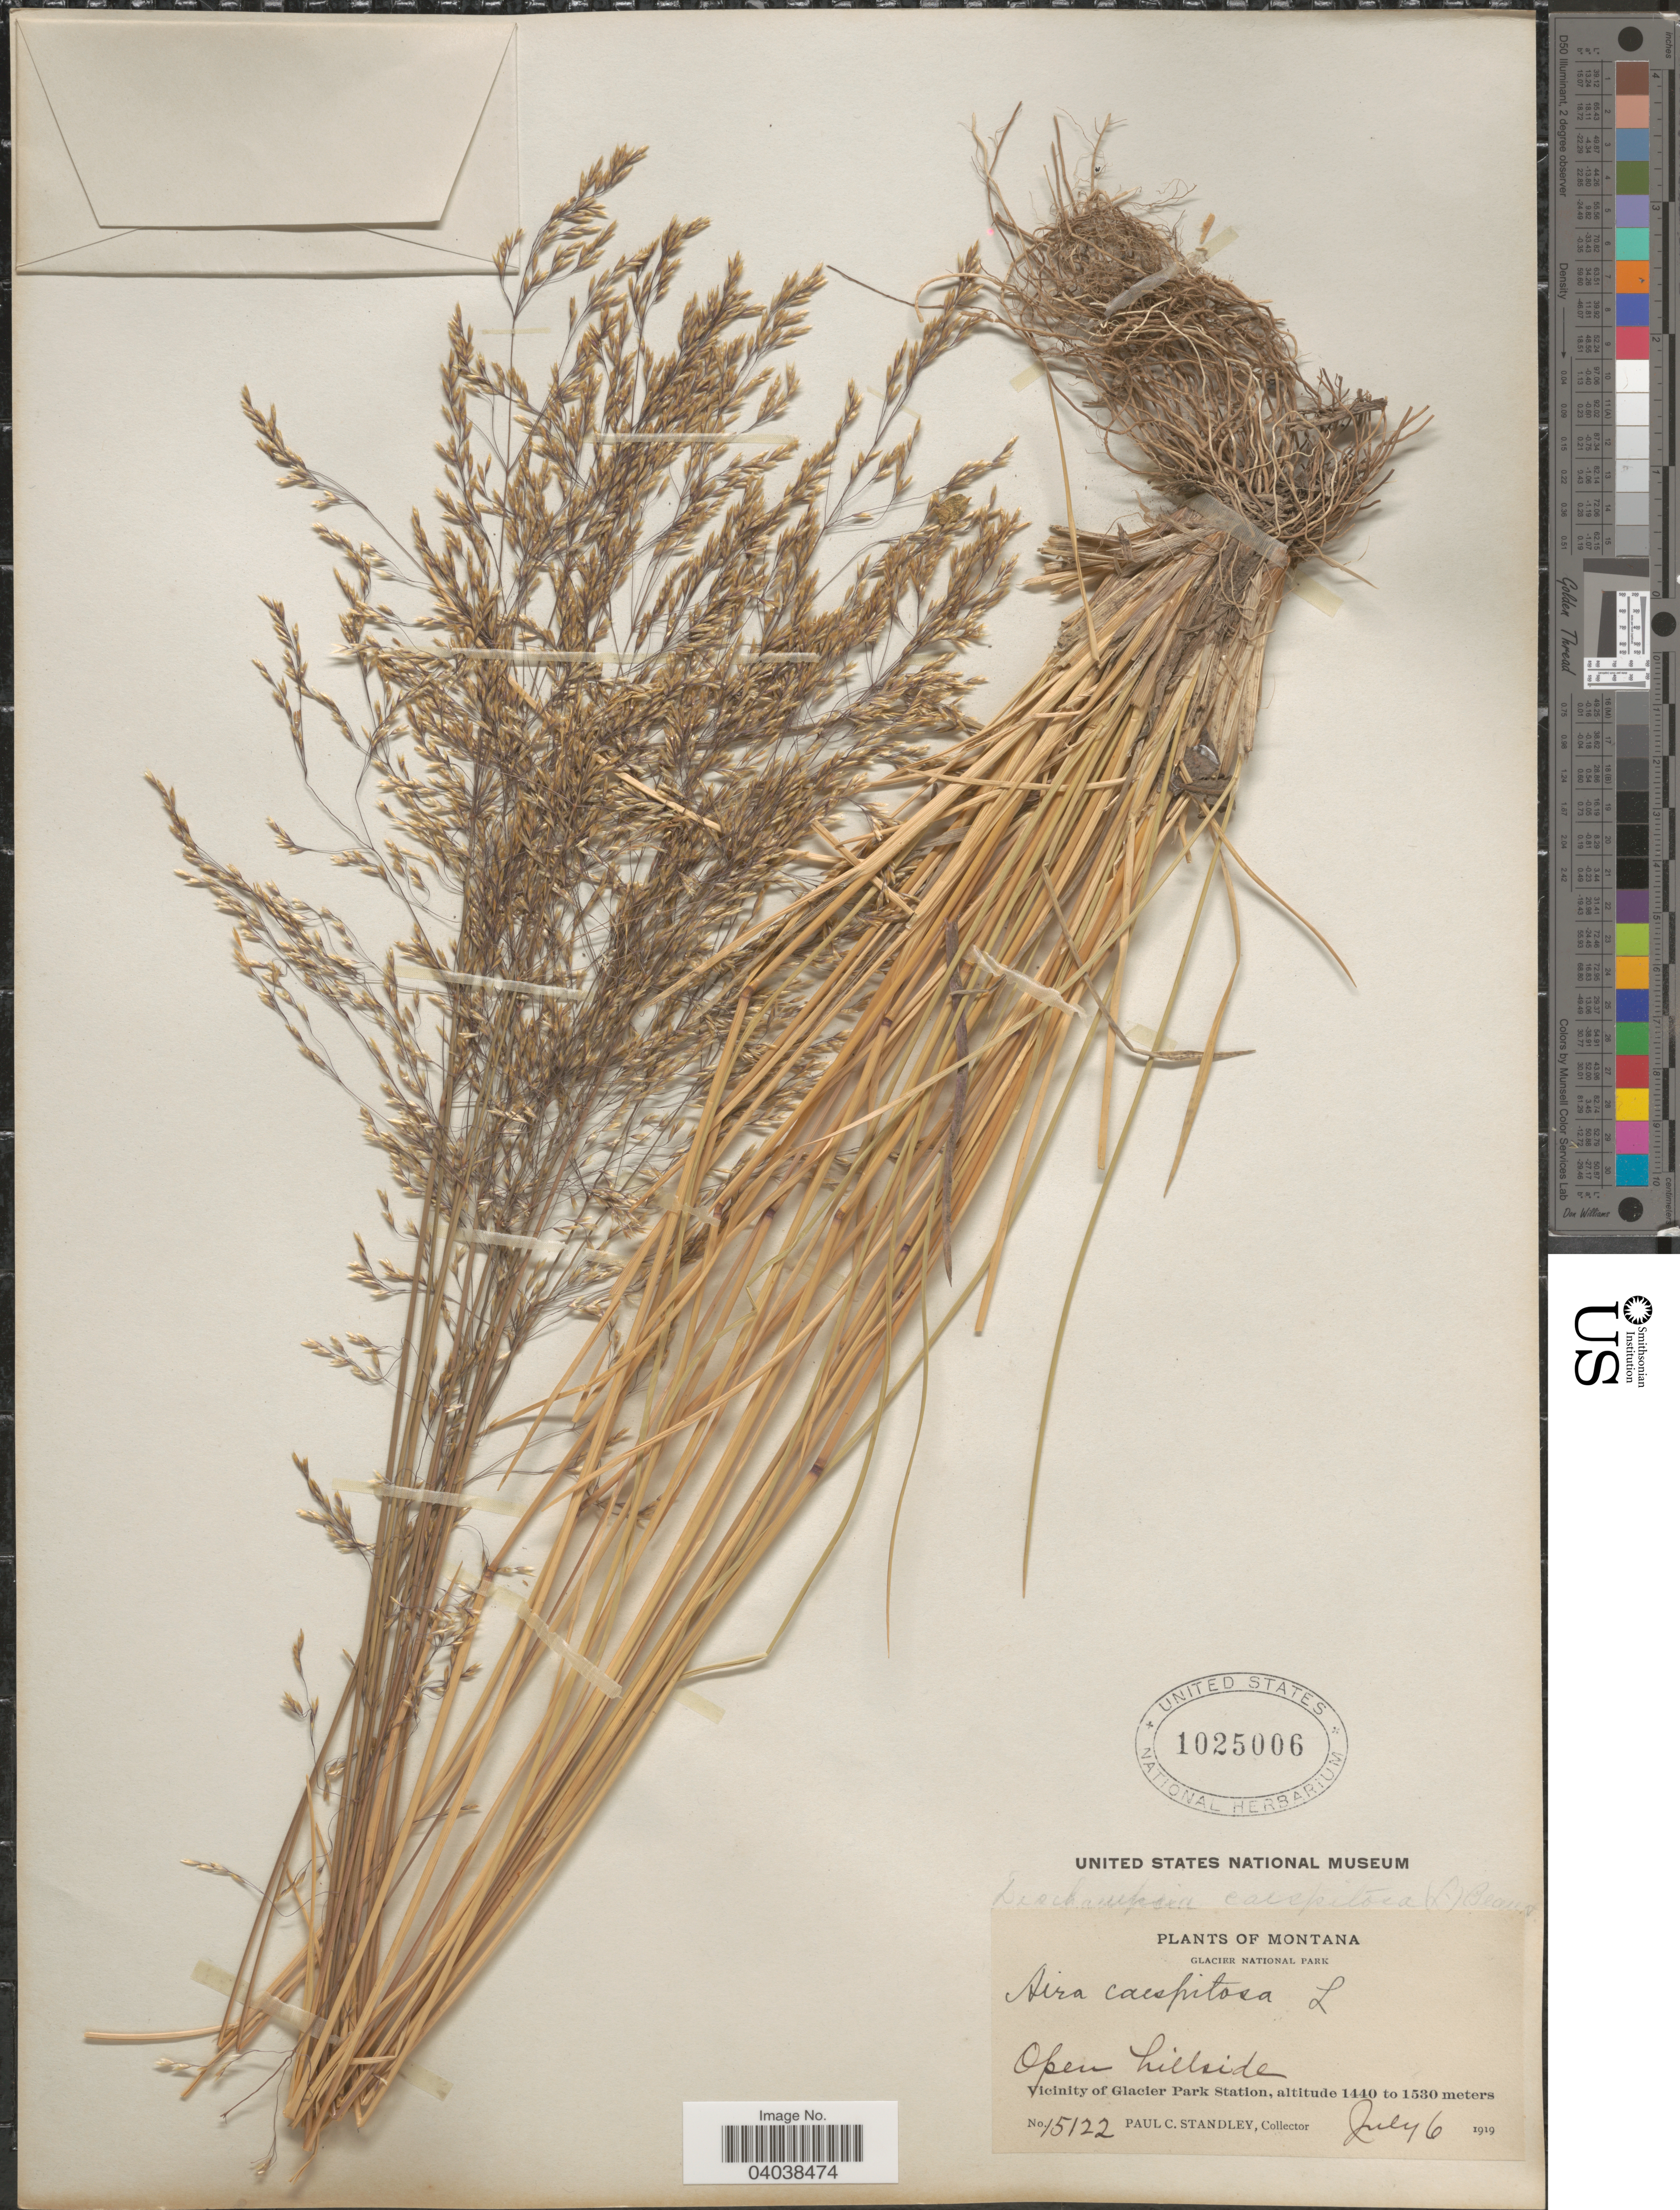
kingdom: Plantae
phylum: Tracheophyta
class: Liliopsida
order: Poales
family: Poaceae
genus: Deschampsia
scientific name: Deschampsia cespitosa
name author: (L.) P. Beauv.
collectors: P. C. Standley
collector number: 15122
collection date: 1919-07-06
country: United States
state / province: Montana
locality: Glacier National Park. Open hillside. Vicinity of Glacier Park Station.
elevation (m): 1440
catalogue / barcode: US 1025006